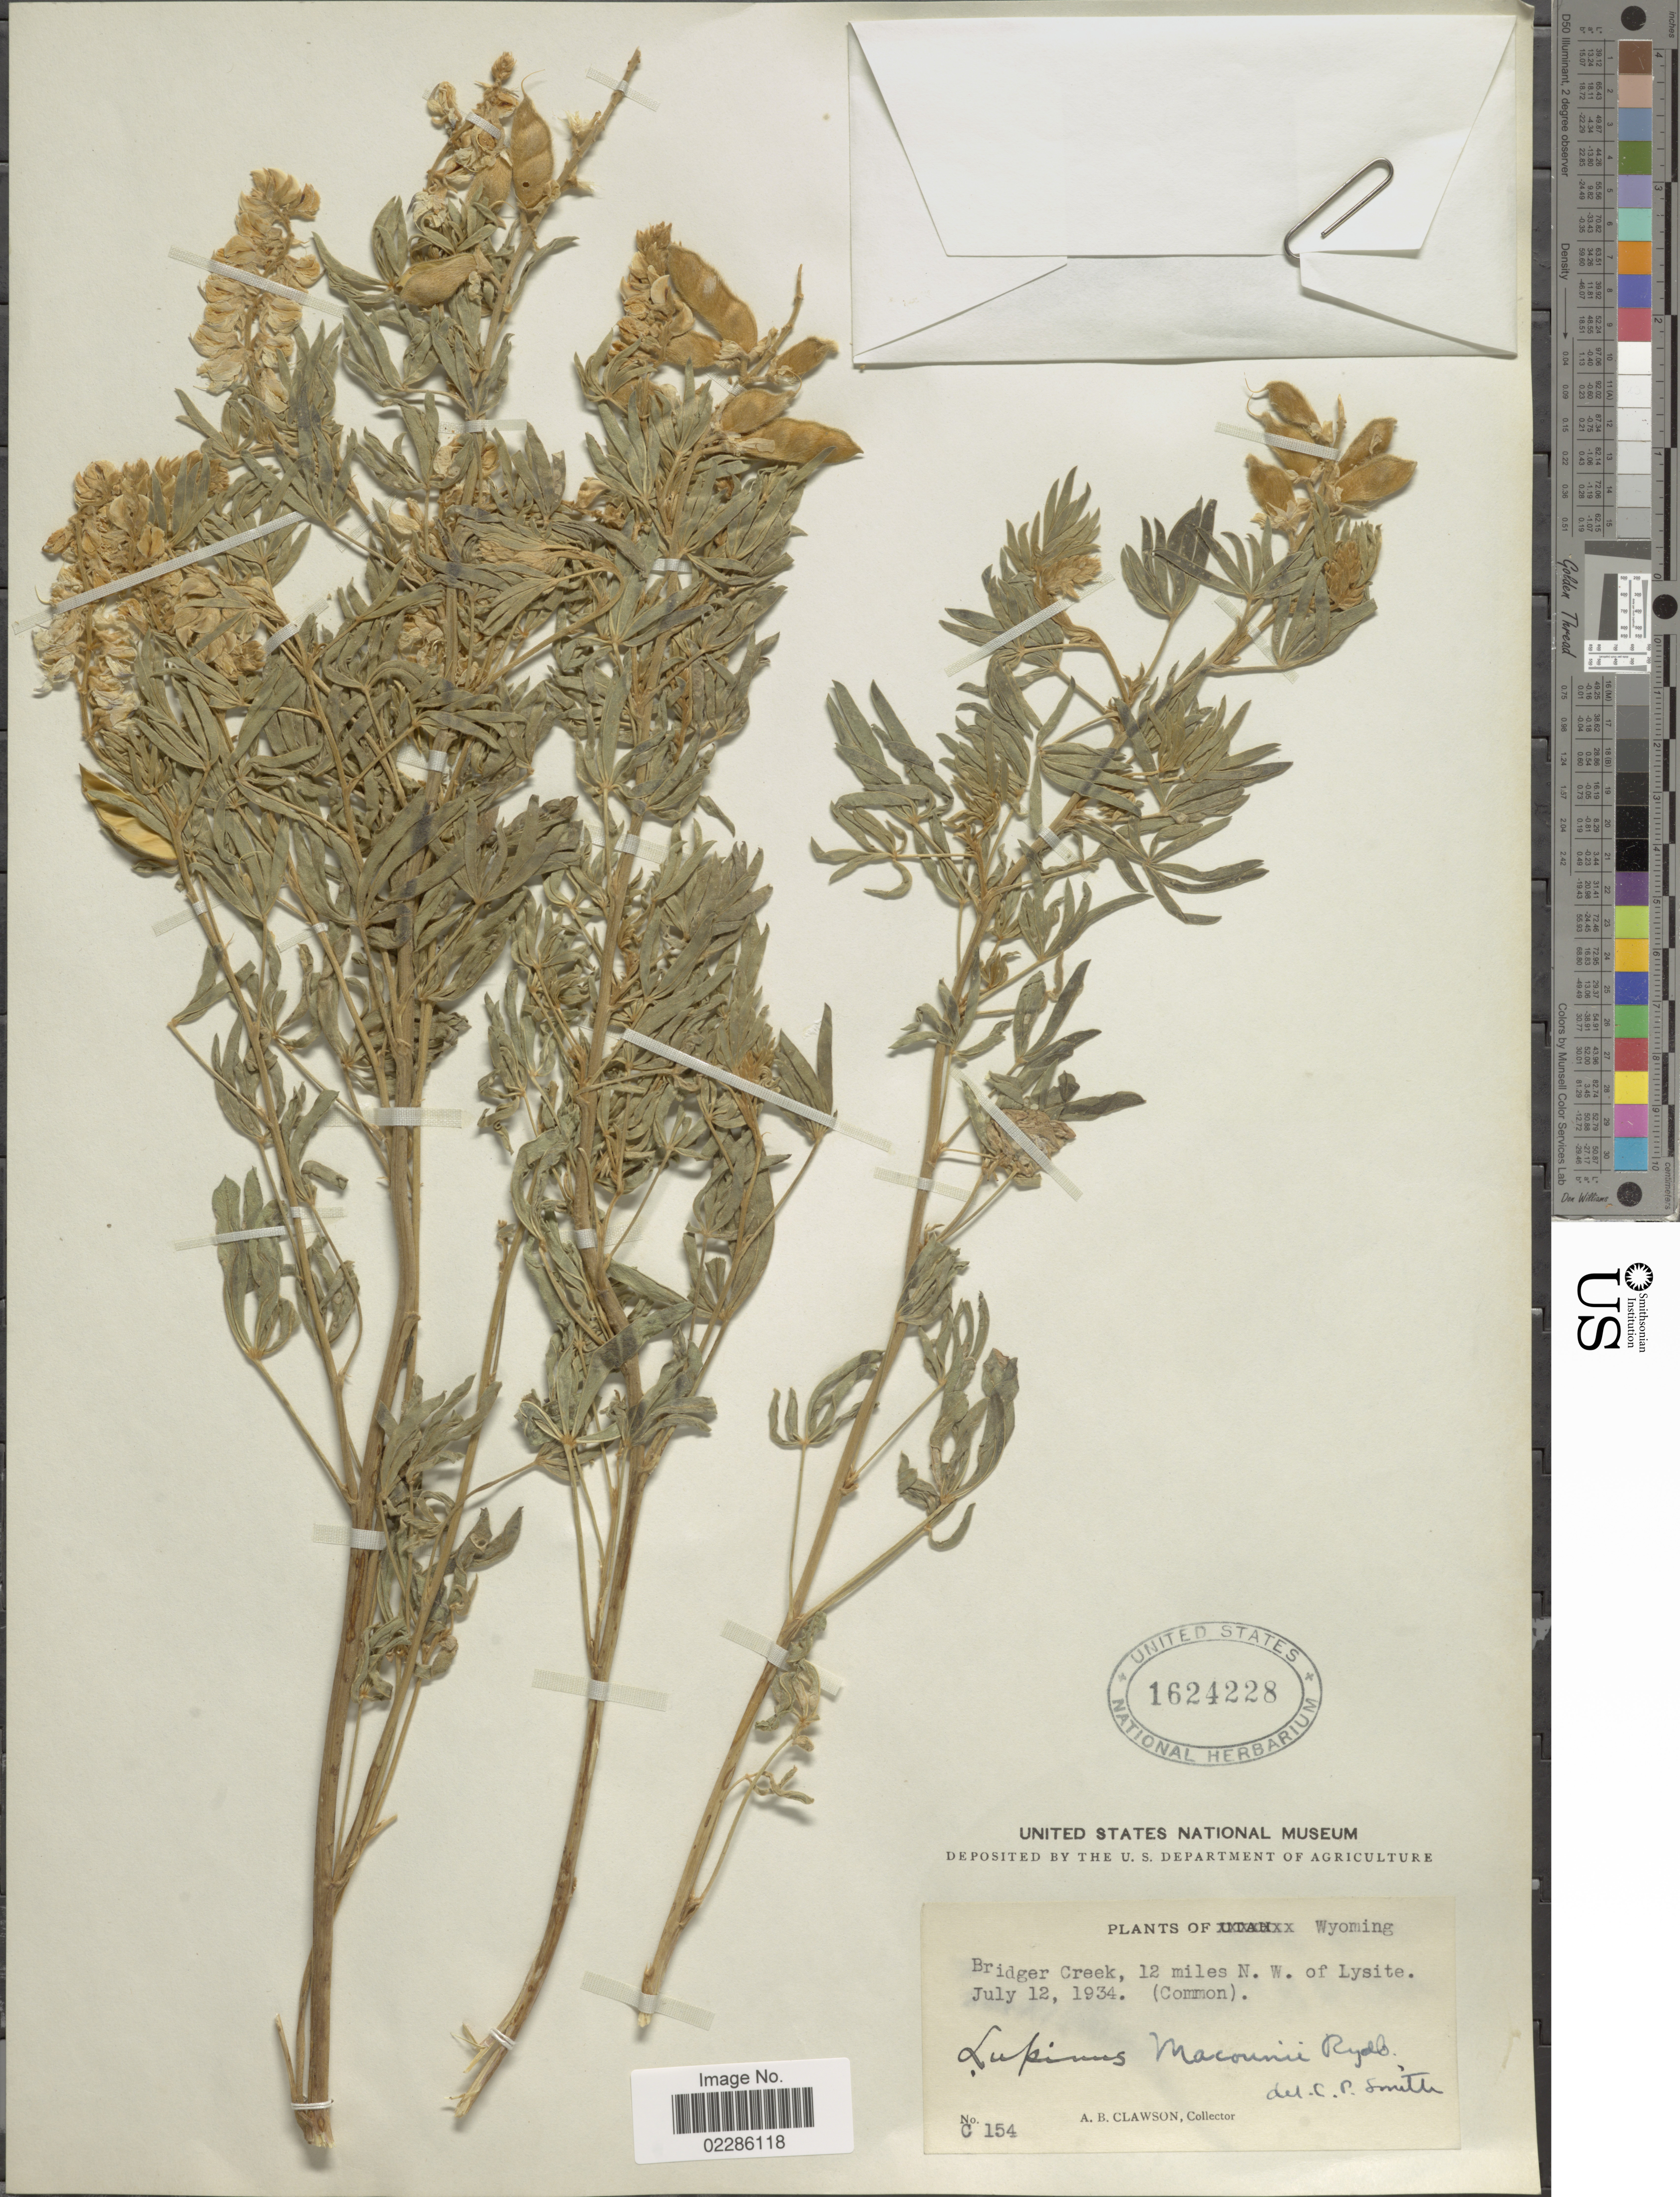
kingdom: Plantae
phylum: Tracheophyta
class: Magnoliopsida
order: Fabales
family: Fabaceae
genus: Lupinus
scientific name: Lupinus macounii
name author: Rydb.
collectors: A. Clawson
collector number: C 154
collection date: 1934-07-12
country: United States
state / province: Wyoming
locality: Bridger Creek, 12 miles N.W. of Lysite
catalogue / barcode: US 1624228